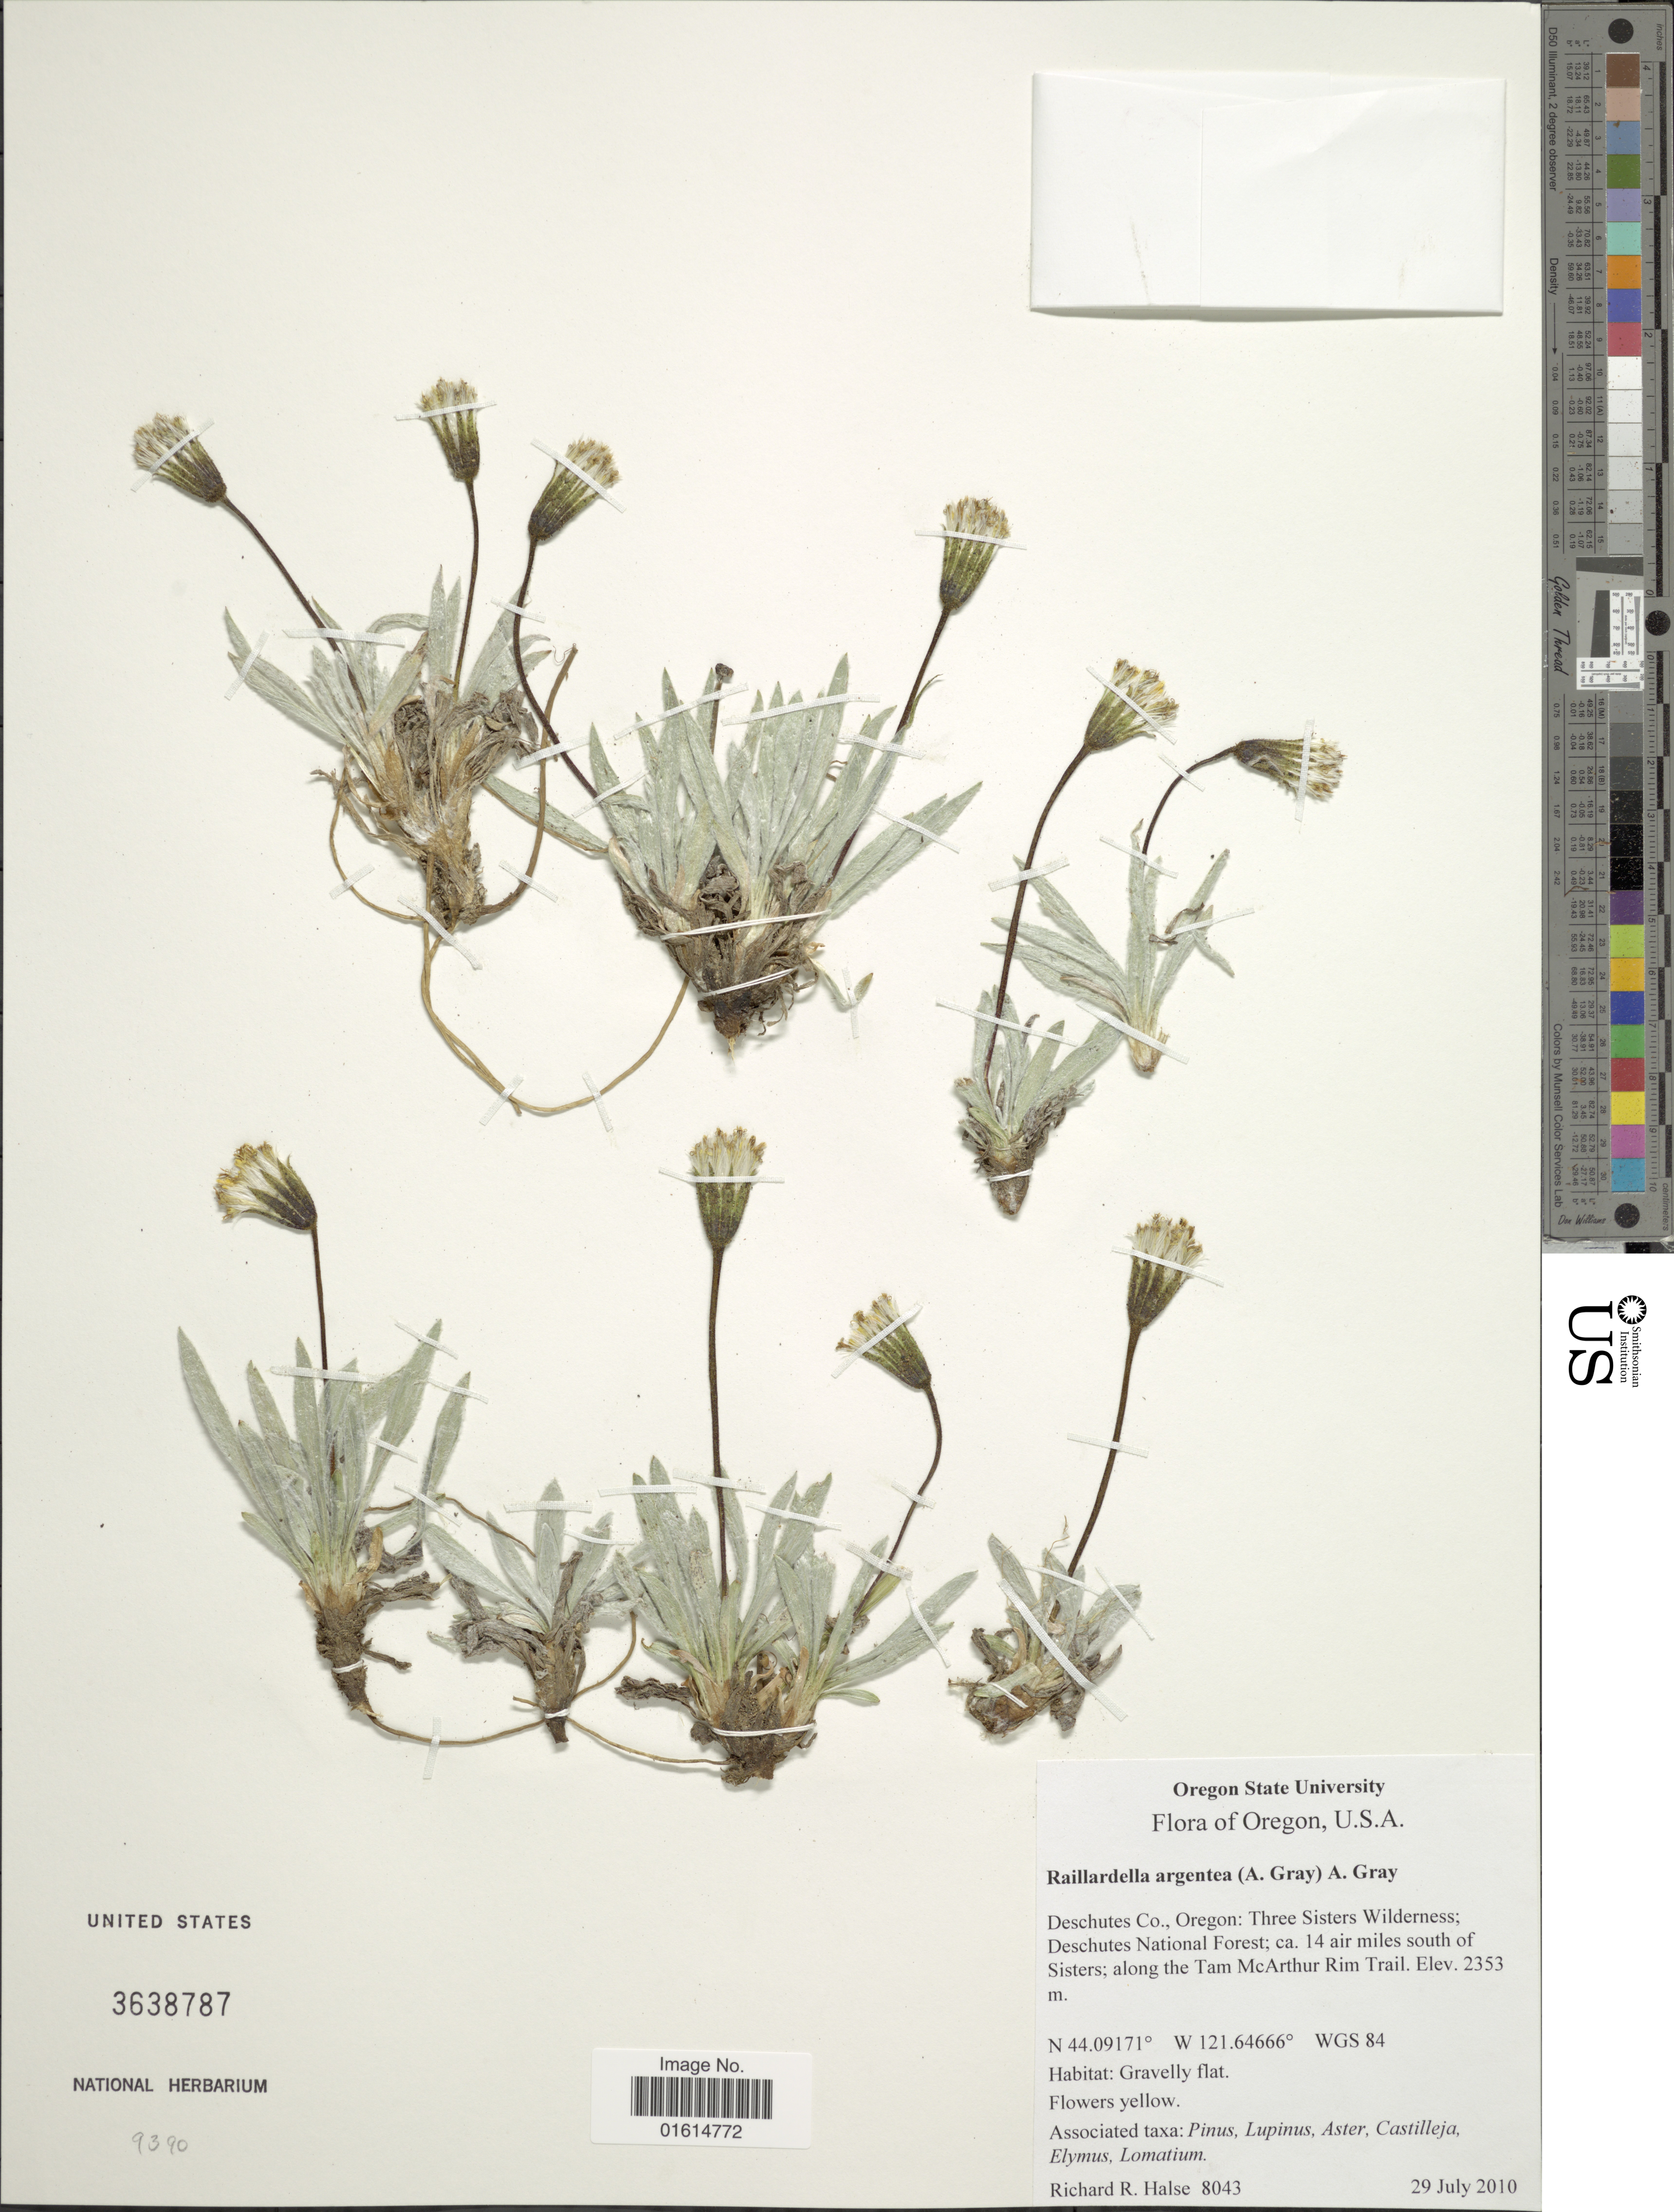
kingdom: Plantae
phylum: Tracheophyta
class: Magnoliopsida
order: Asterales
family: Asteraceae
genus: Raillardella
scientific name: Raillardella argentea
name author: A. Gray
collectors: R. Halse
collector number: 8043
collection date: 2010-07-29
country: United States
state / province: Oregon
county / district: Deschutes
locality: Oregon, U. S. A., Deschutes Co., Three Sisters Wilderness, Deschutes National Forest, ca 14 air miles south of Sisters, along the Tam McArthur Rim Trail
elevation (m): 2353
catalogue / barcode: US 3638787